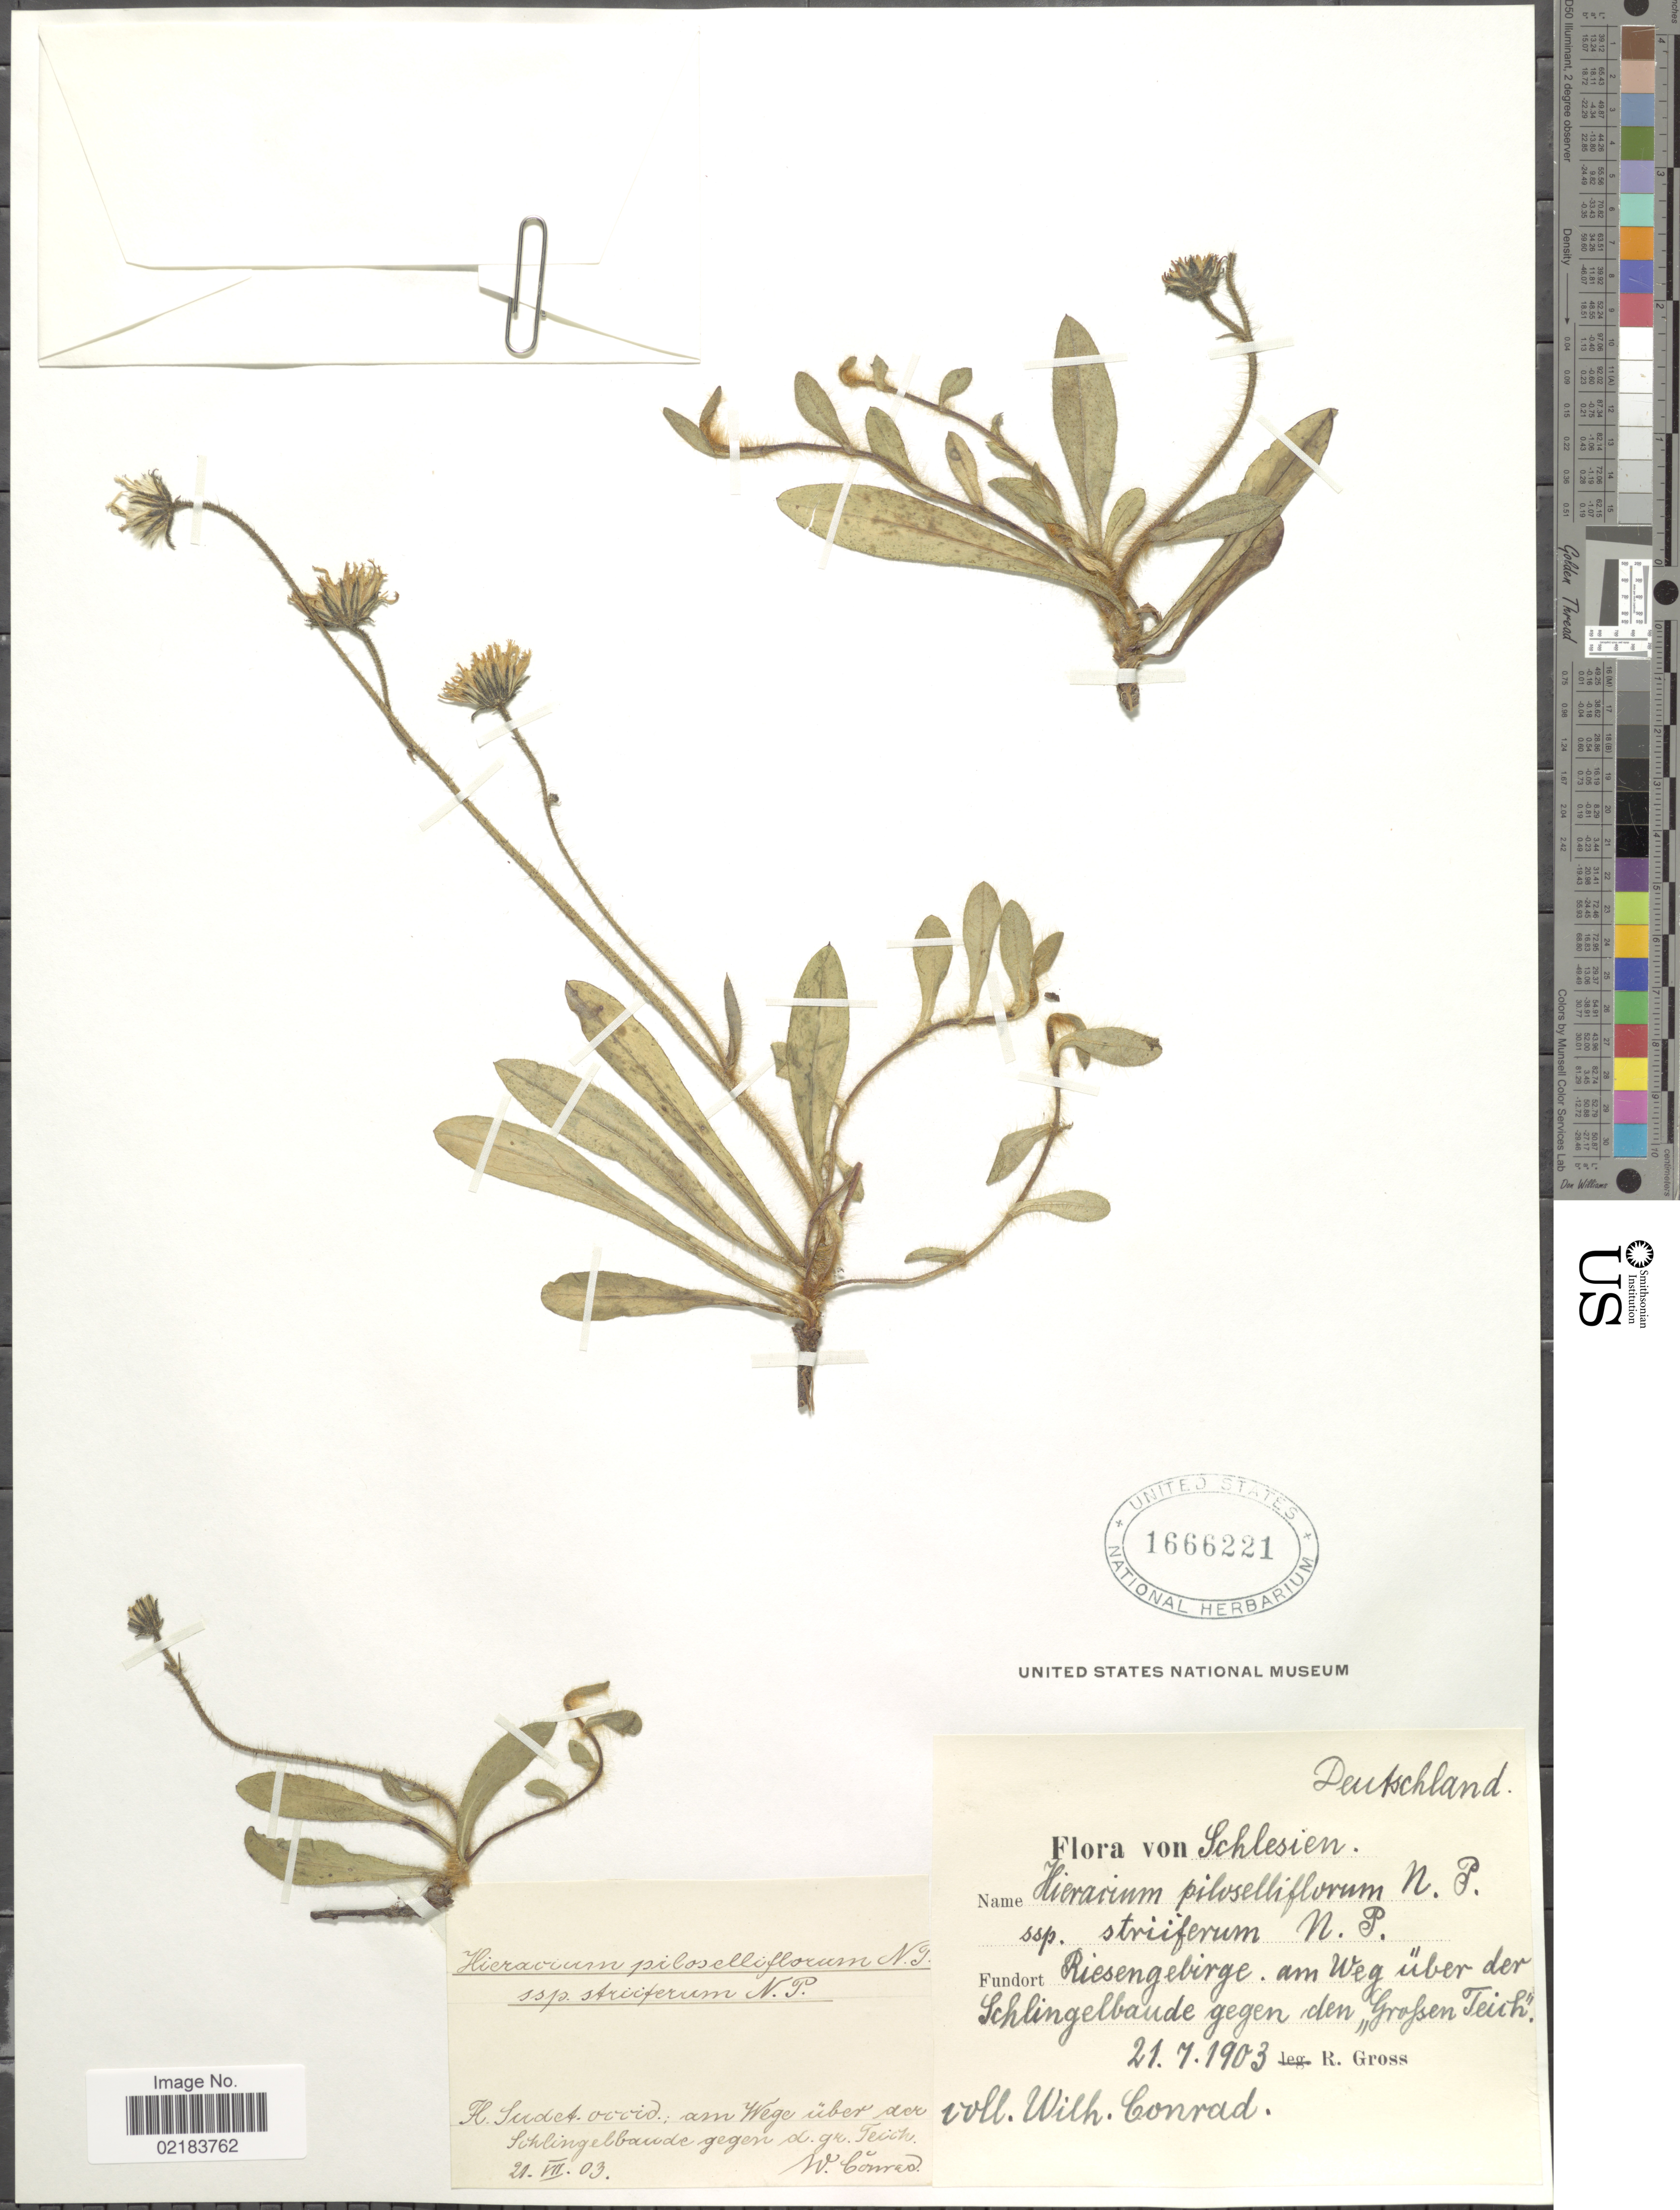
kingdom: Plantae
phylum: Tracheophyta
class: Magnoliopsida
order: Asterales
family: Asteraceae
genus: Hieracium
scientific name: Hieracium piloselliflorum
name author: Näg. & Peter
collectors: W. Conrad & R. Gross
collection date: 1903-07-21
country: Germany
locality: Deutschland. Schlesien. Riesengebirge, am Weg über der Schlingelbaude gegen den "Grossen Teich"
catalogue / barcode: US 1666221